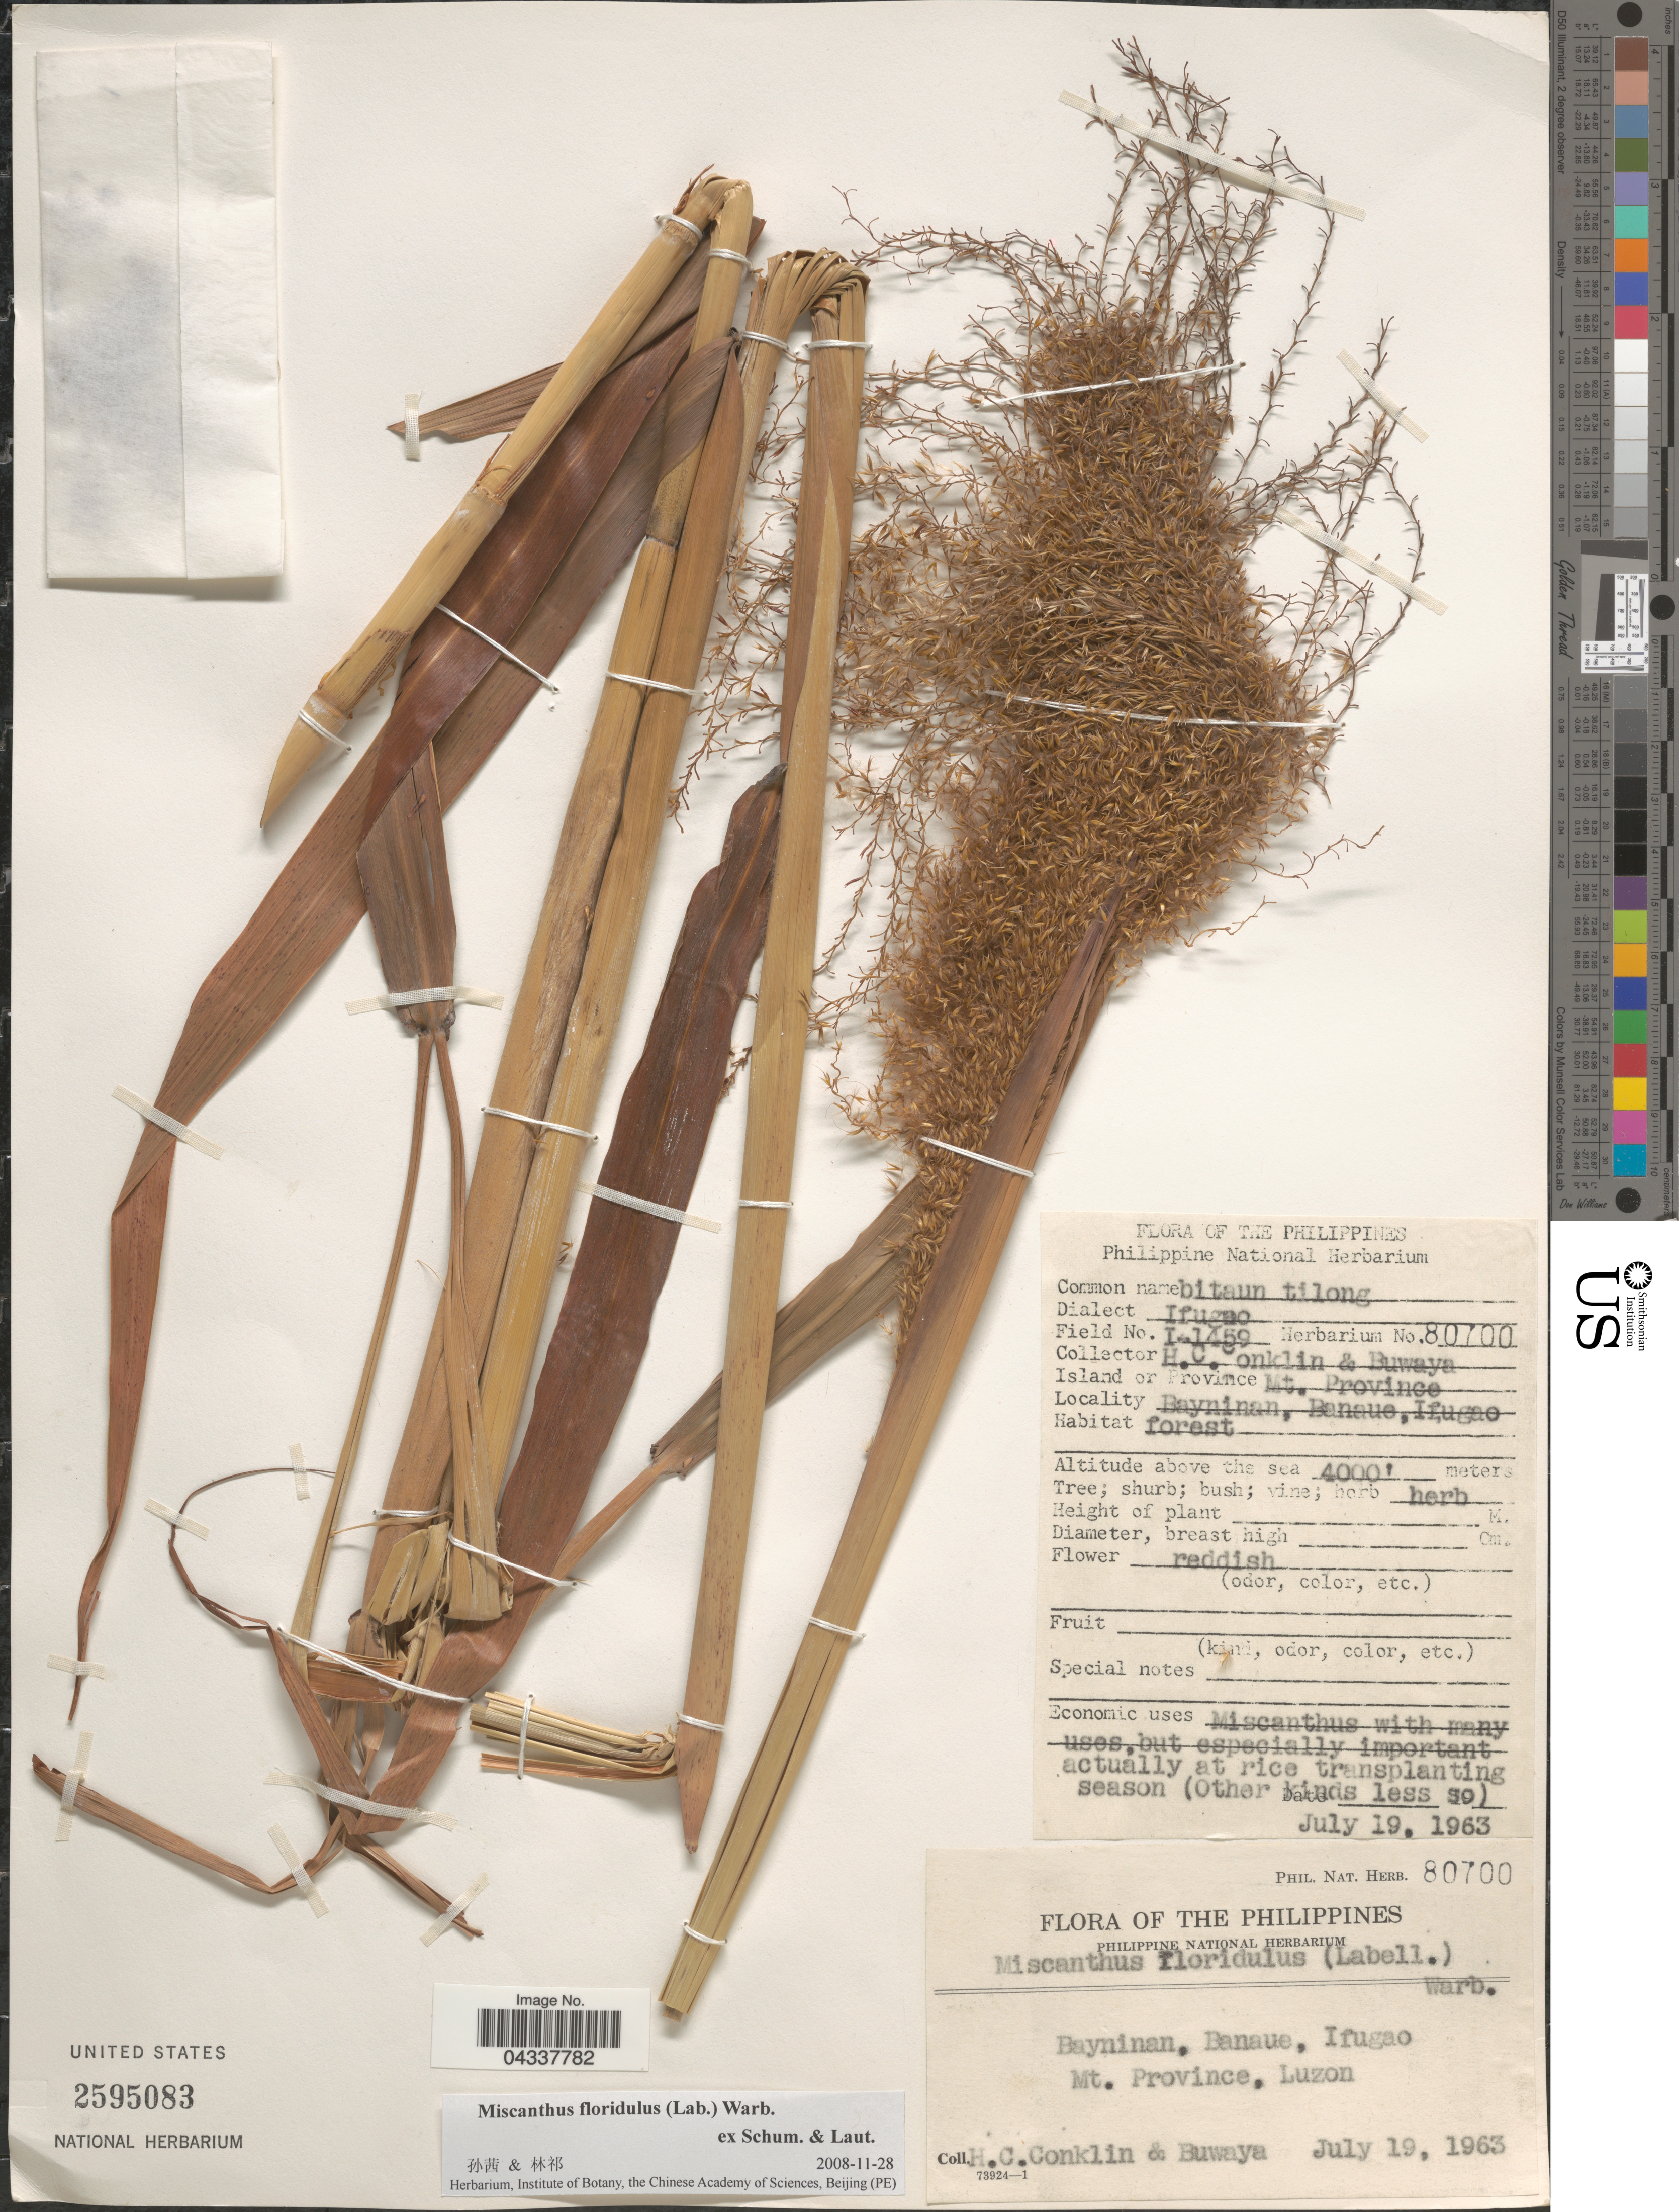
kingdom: Plantae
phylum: Tracheophyta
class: Liliopsida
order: Poales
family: Poaceae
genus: Miscanthus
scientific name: Miscanthus floridulus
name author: (Labill.) Warb.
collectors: H. Conklin & -. Buwaya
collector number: Phil. Nat. Herb. 80700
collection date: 1963-07-19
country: Philippines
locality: Bayninan, Banaue, Ifugao. Mt. Province, Luzon.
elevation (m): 1219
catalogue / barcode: US 2595083